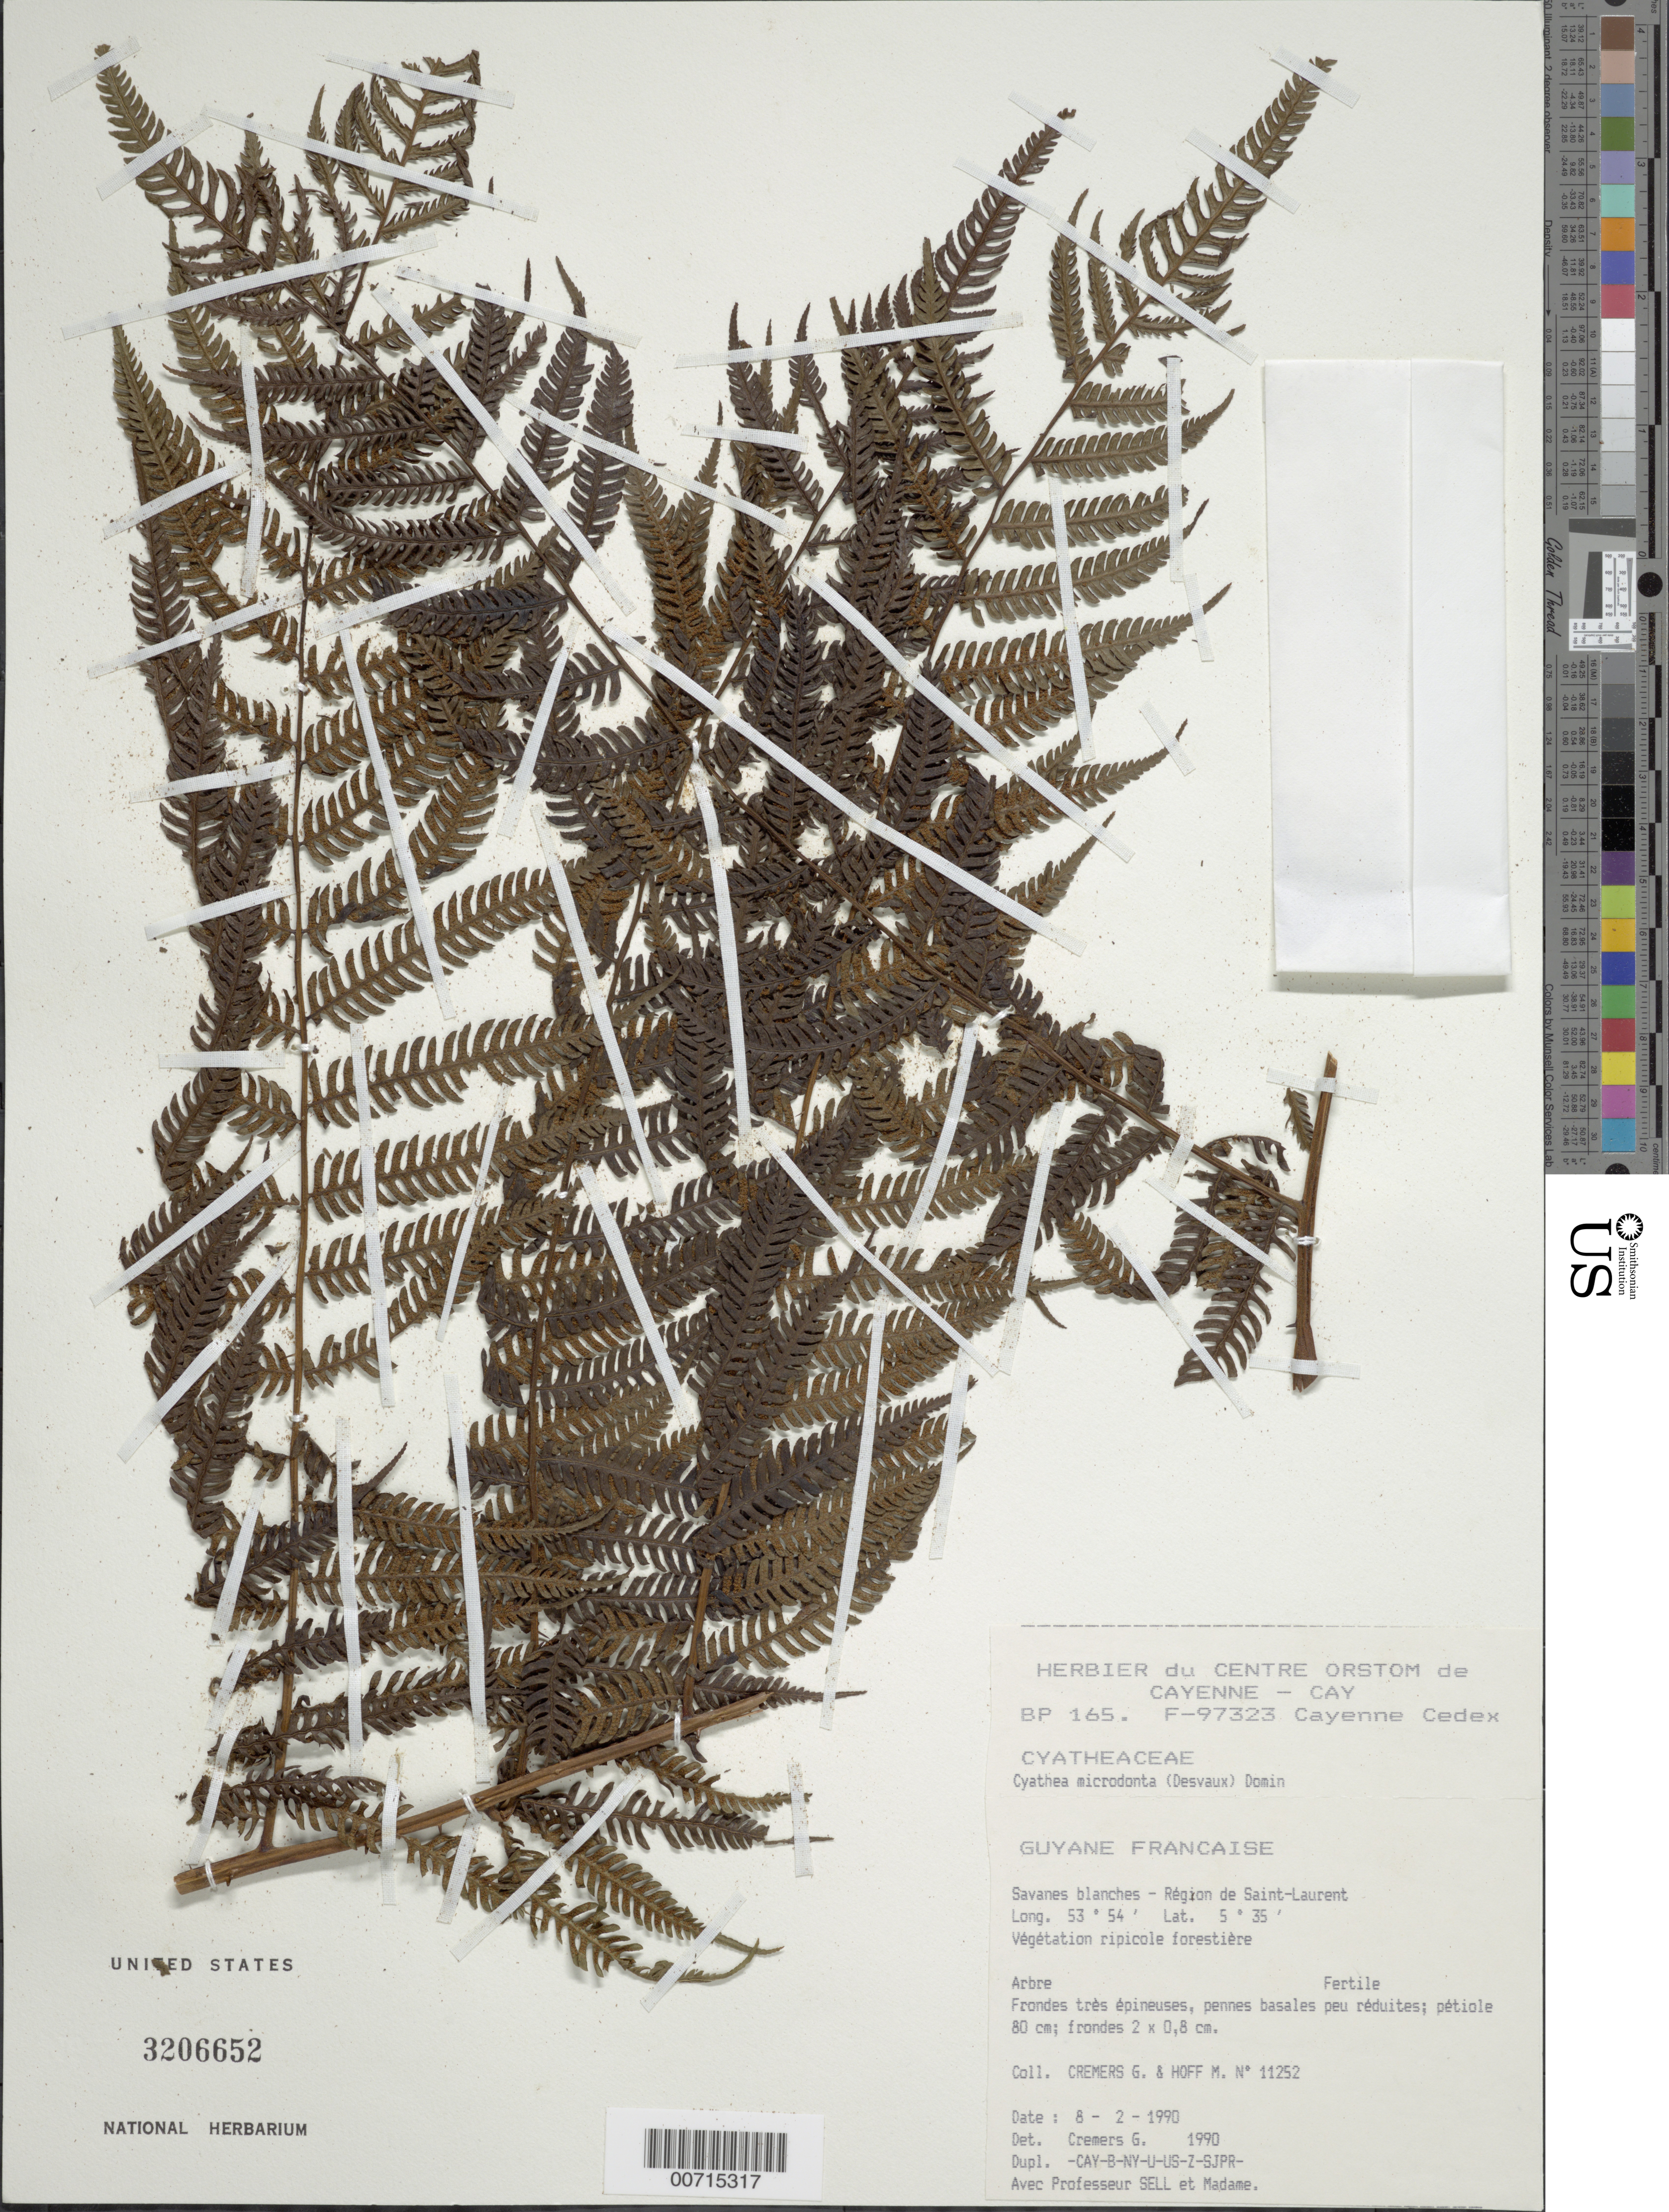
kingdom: Plantae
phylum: Tracheophyta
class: Polypodiopsida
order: Cyatheales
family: Cyatheaceae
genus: Cyathea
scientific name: Cyathea microdonta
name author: (Desv.) Domin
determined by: Cremers, Georges A.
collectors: G. Cremers & M. Hoff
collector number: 11252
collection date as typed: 8-Feb-90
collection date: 1990-02-08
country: French Guiana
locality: St. Laurent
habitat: Vegetation ripicole forestiere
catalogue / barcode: US 3206652